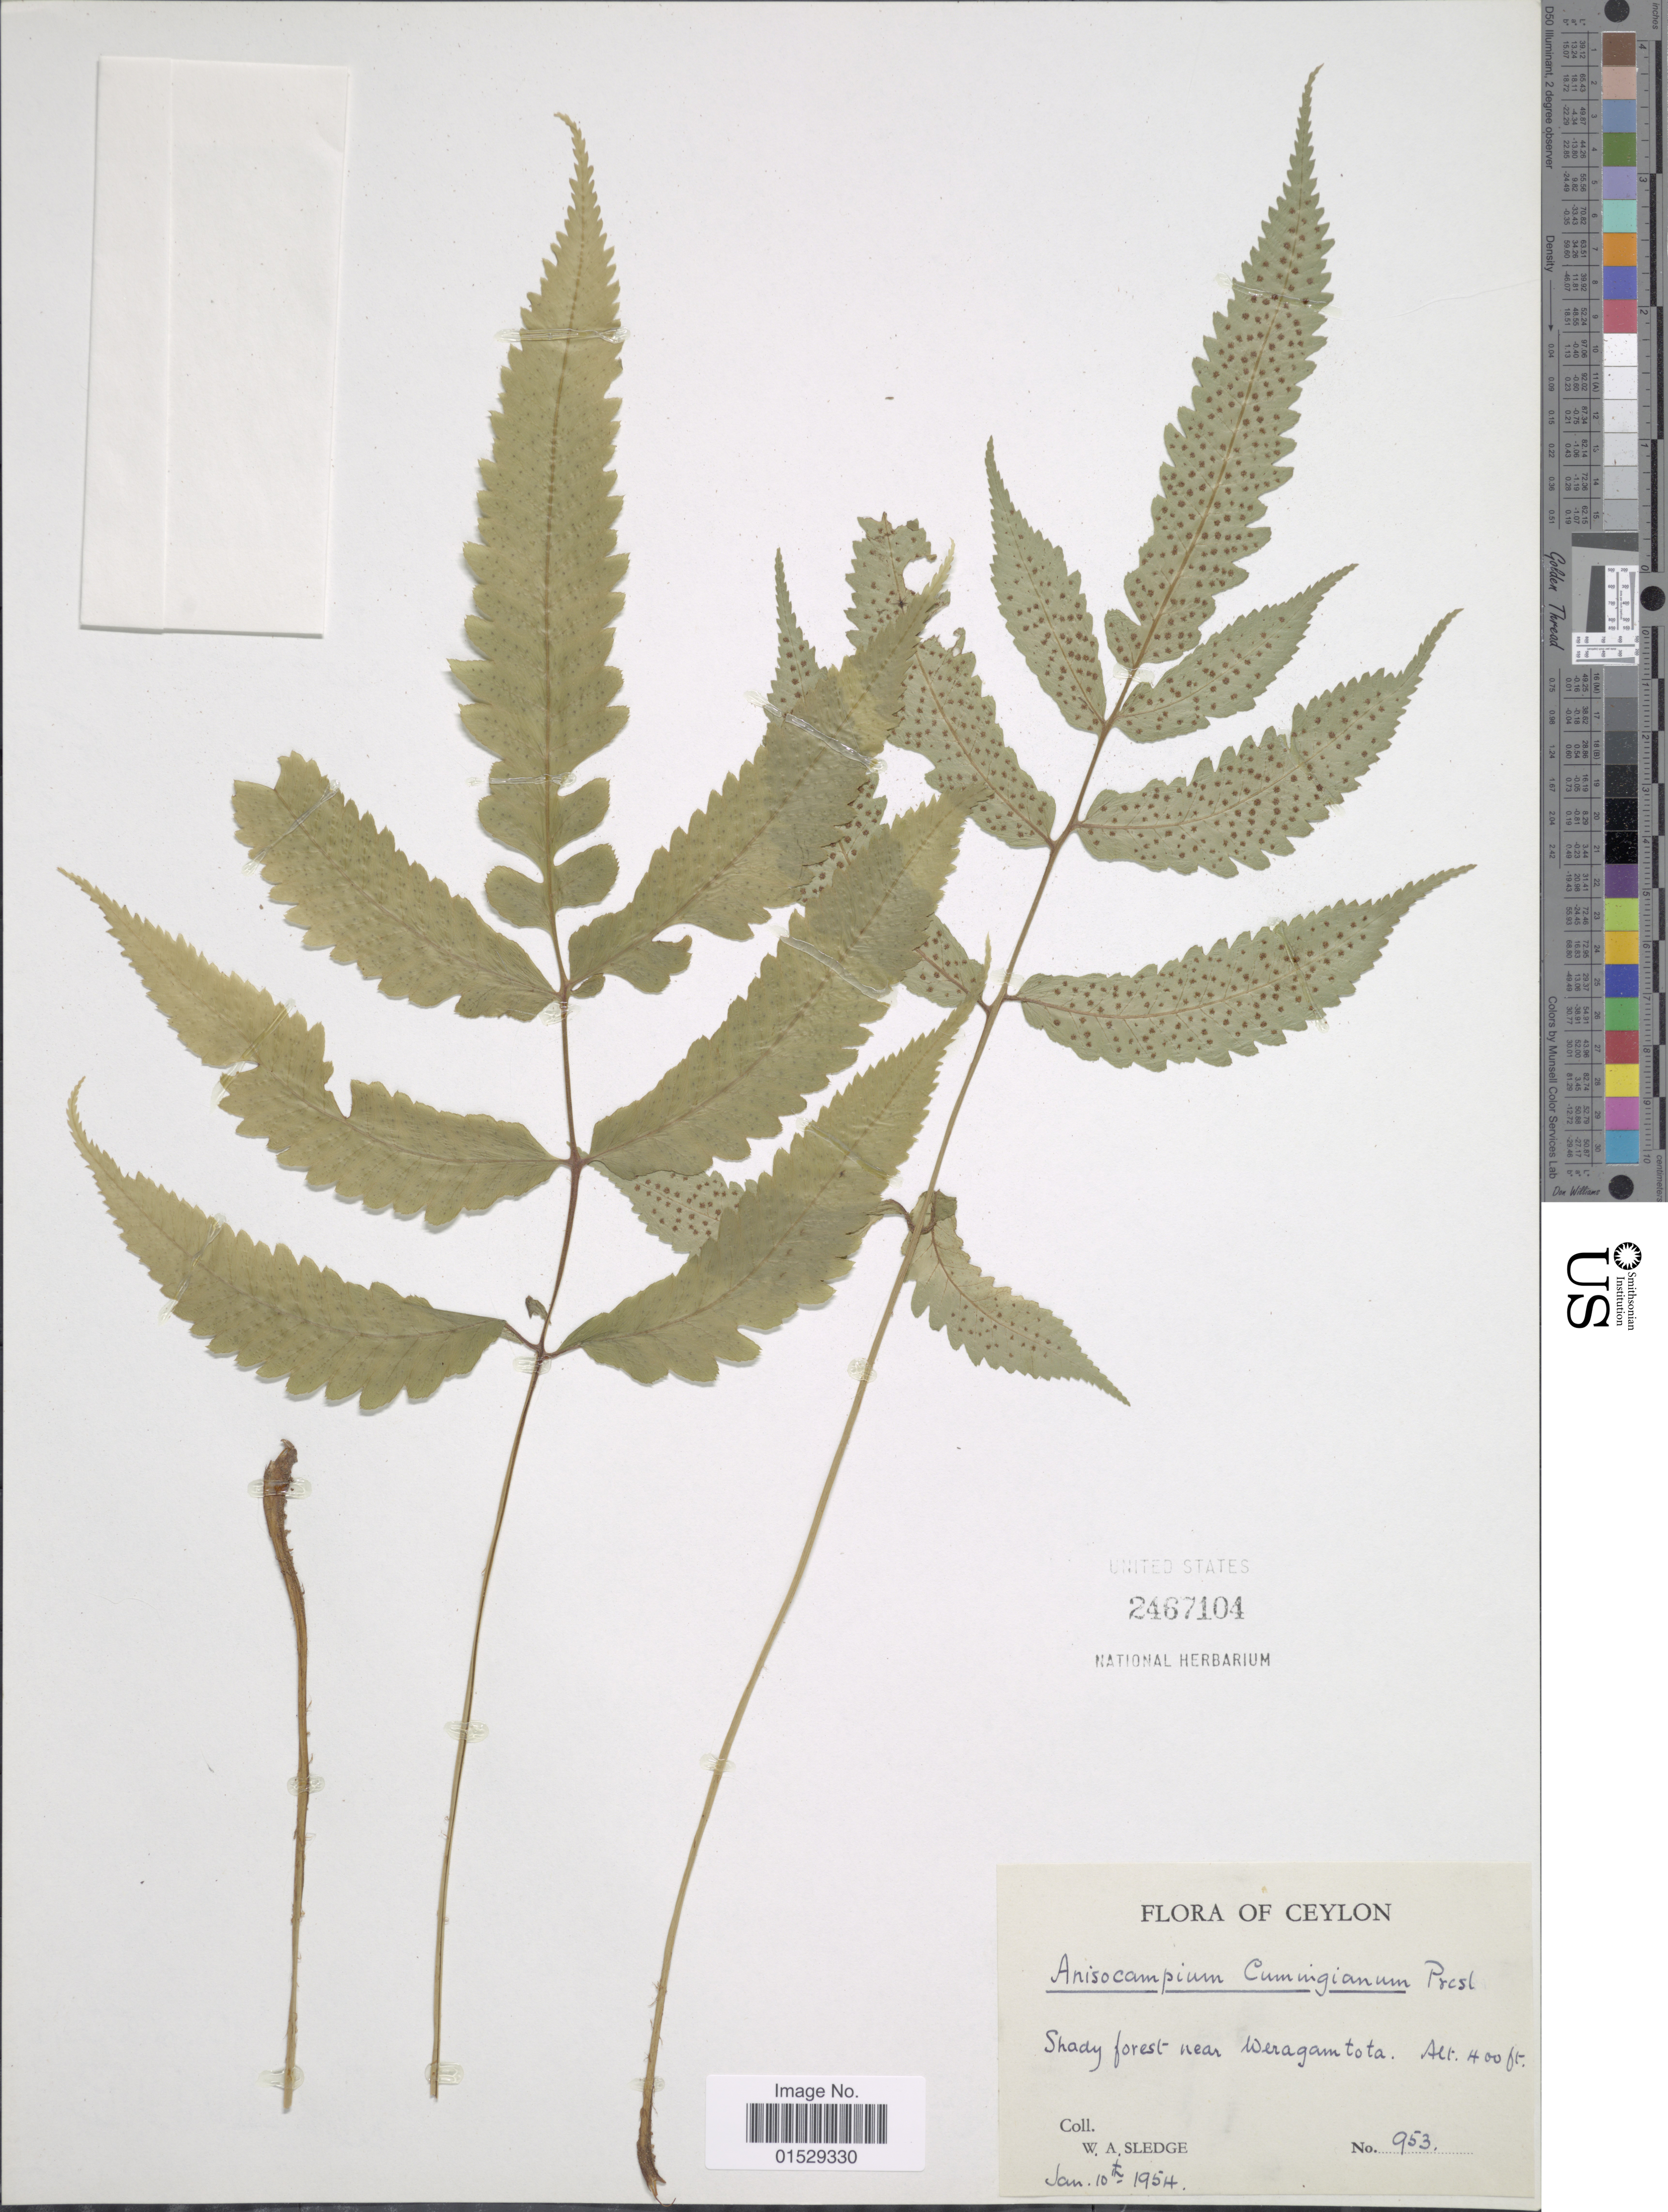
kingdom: Plantae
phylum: Tracheophyta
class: Polypodiopsida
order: Polypodiales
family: Athyriaceae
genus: Anisocampium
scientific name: Anisocampium cumingianum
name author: C. Presl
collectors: W. A. Sledge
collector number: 953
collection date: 1954-01-10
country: Sri Lanka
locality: Ceylon, shady forest near Weragam to ta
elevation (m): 122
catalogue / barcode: US 2467104